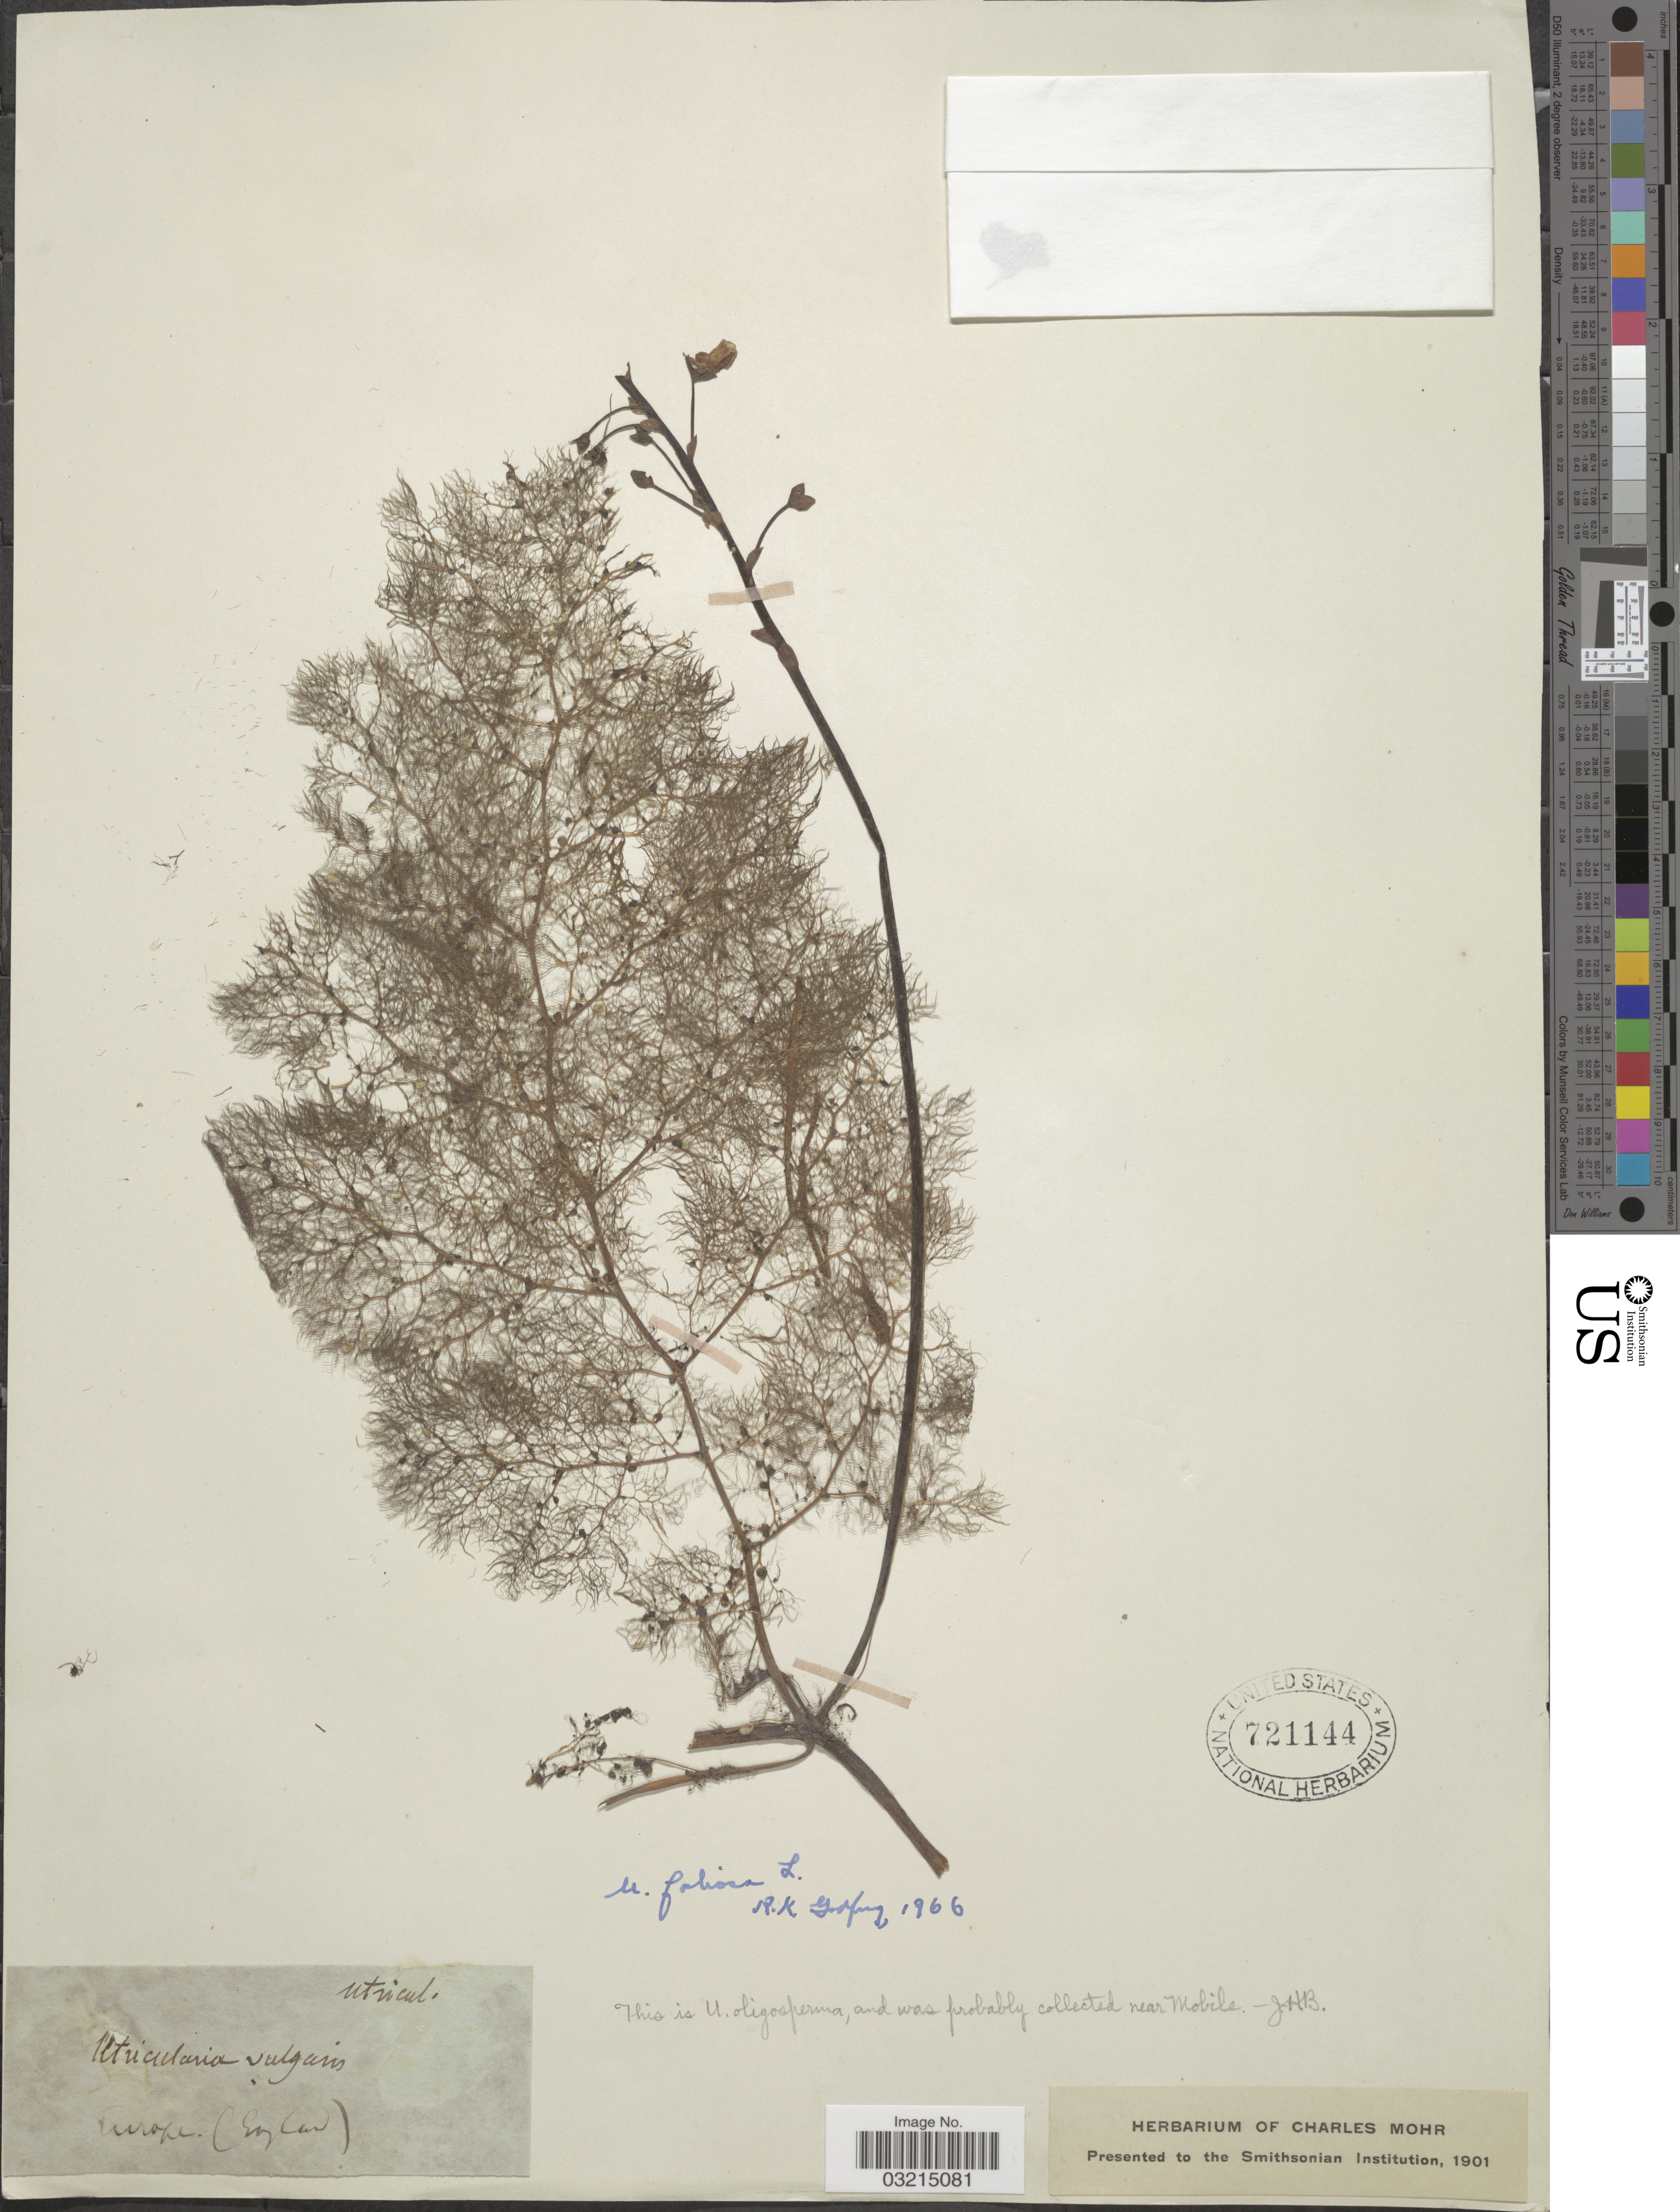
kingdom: Plantae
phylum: Tracheophyta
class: Magnoliopsida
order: Lamiales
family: Lentibulariaceae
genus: Utricularia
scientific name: Utricularia foliosa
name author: L.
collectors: ex herb. Charles Mohr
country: United Kingdom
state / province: England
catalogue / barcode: US 721144